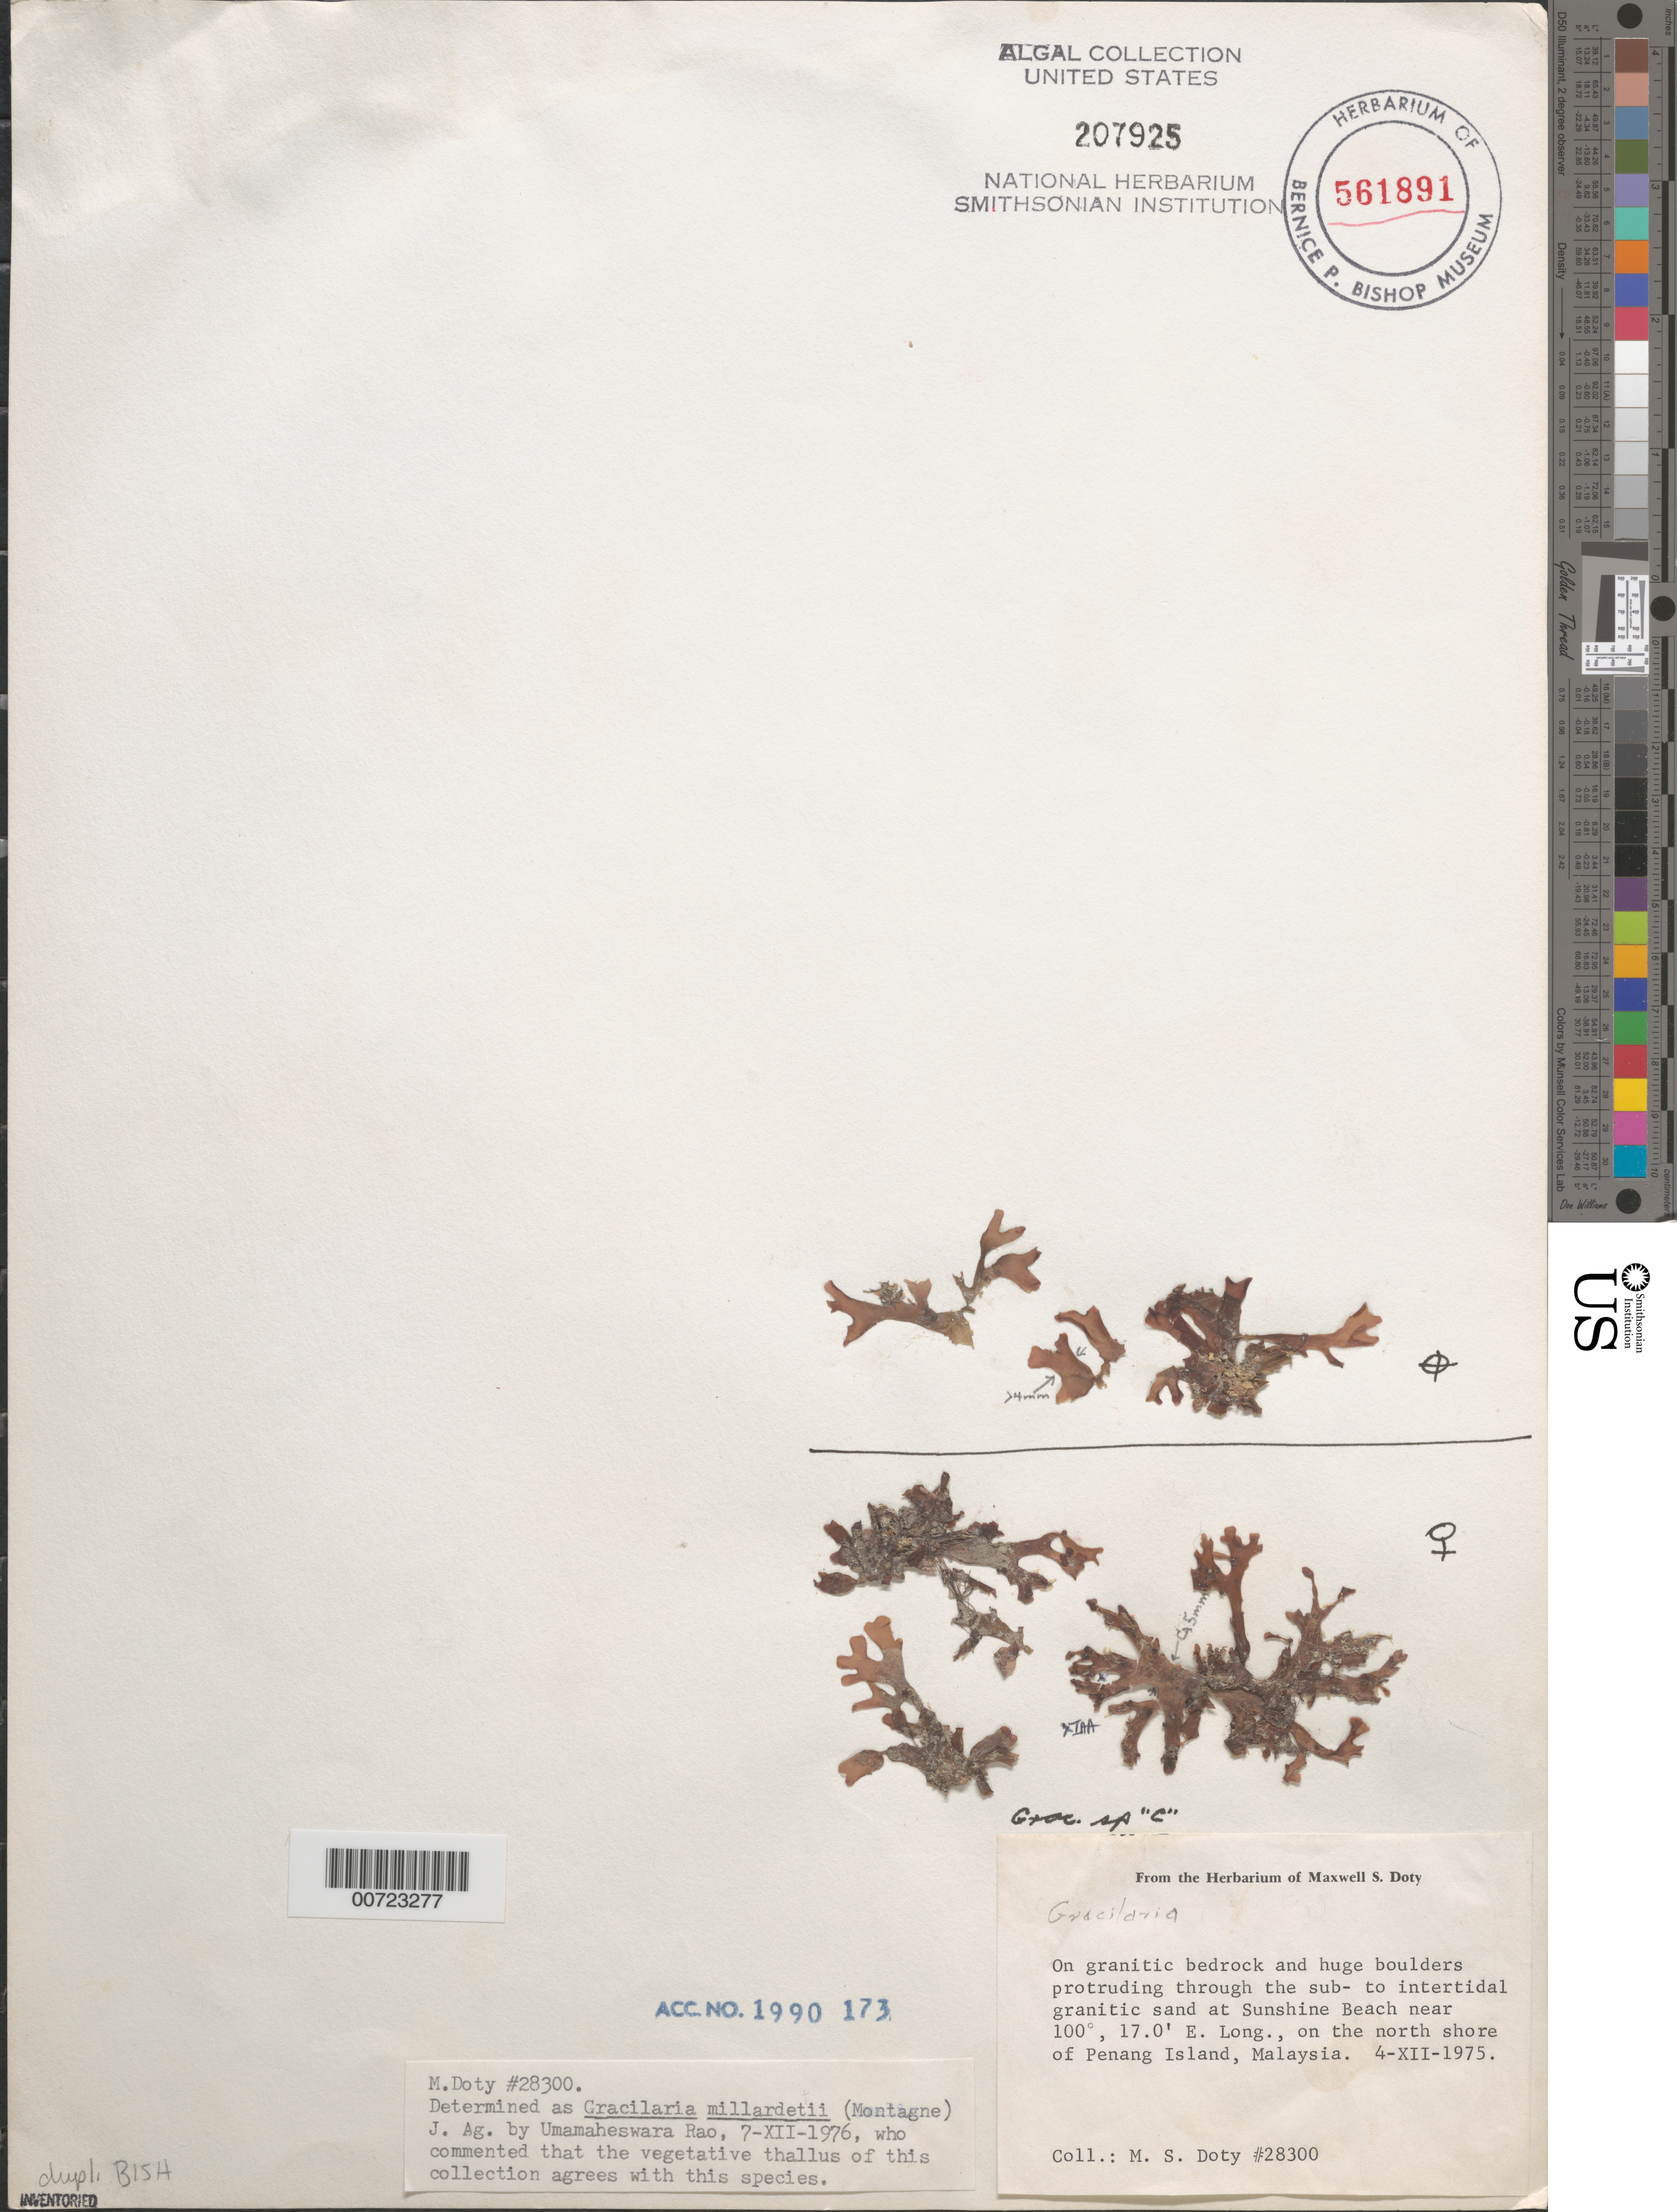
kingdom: Plantae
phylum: Rhodophyta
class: Florideophyceae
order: Gracilariales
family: Gracilariaceae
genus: Gracilaria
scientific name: Gracilaria millardetii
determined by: Rao, Umamaheswara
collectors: M. S. Doty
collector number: MSD 28300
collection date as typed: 04 Dec 1975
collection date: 1975-12-04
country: Malaysia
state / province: Pinang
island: Penang Island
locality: Sunshine Beach near 100 deg. 17.0' E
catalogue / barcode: US 207925